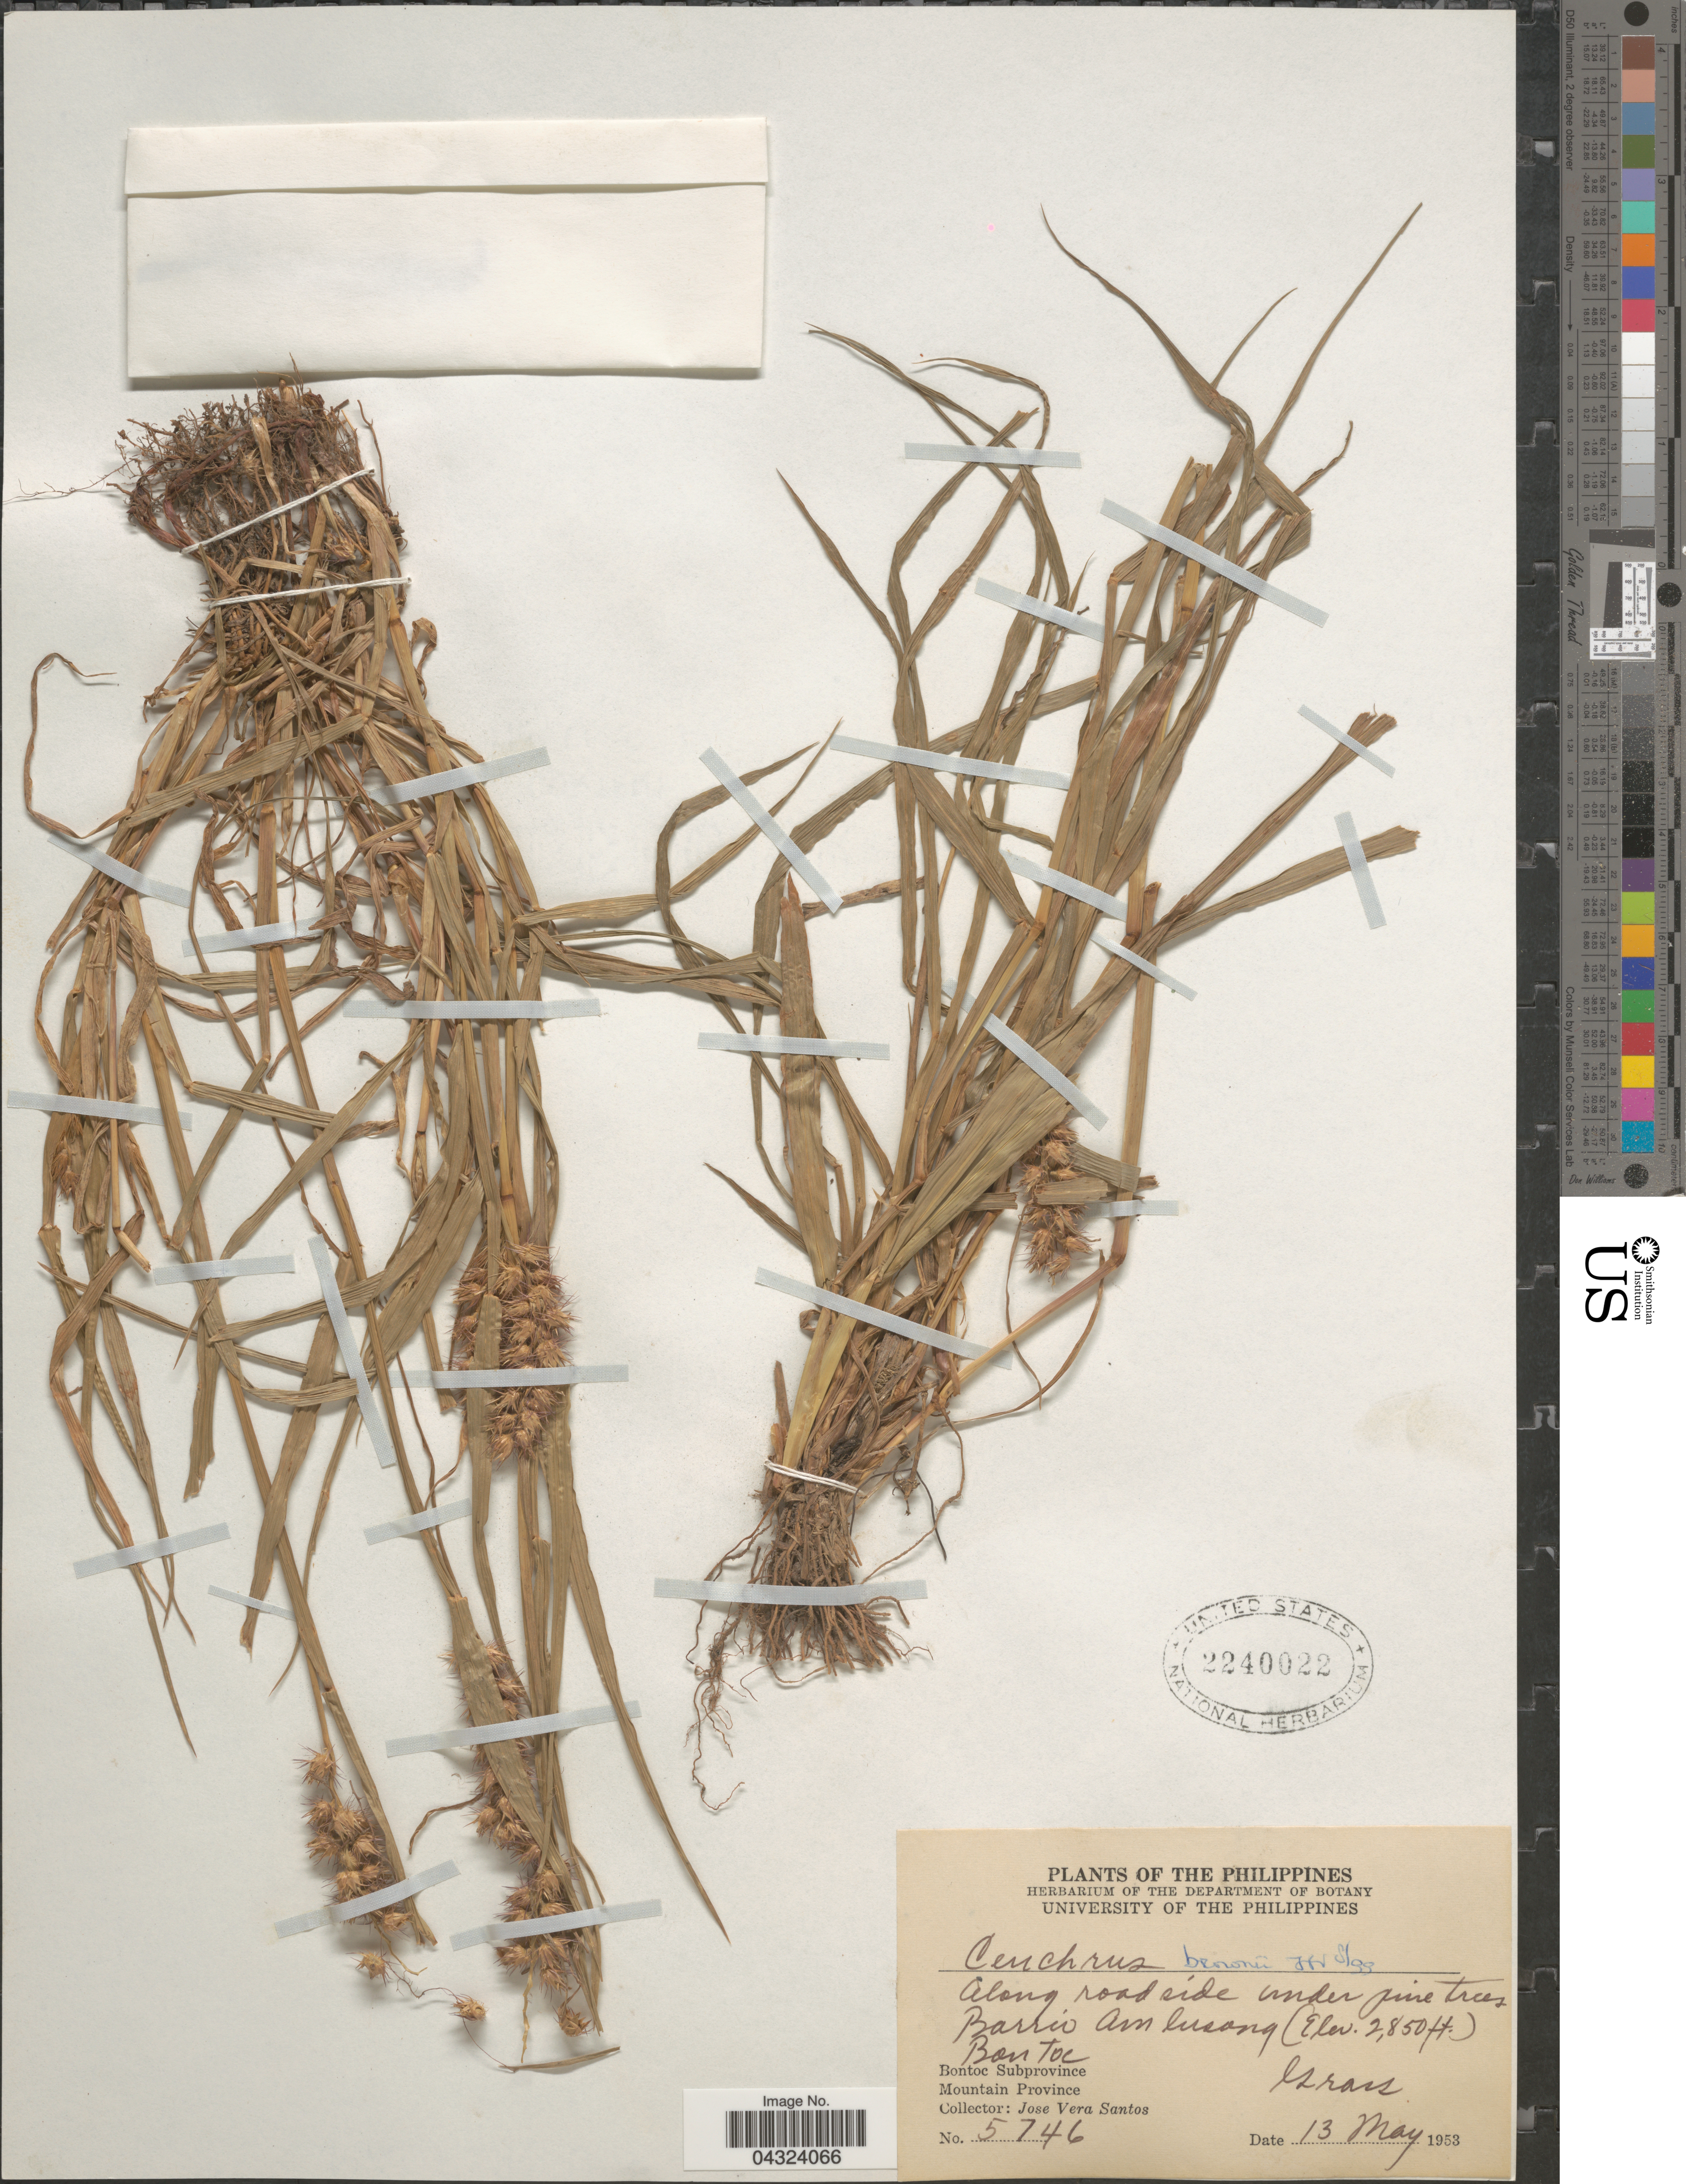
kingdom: Plantae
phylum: Tracheophyta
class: Liliopsida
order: Poales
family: Poaceae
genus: Cenchrus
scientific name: Cenchrus brownii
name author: Roem. & Schult.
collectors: J. Santos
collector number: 5746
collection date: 1953-05-13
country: Philippines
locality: Barrio Am lusong. Bontoc. Bontoc Subprovince. Mountain Province.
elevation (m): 869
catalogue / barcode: US 2240022